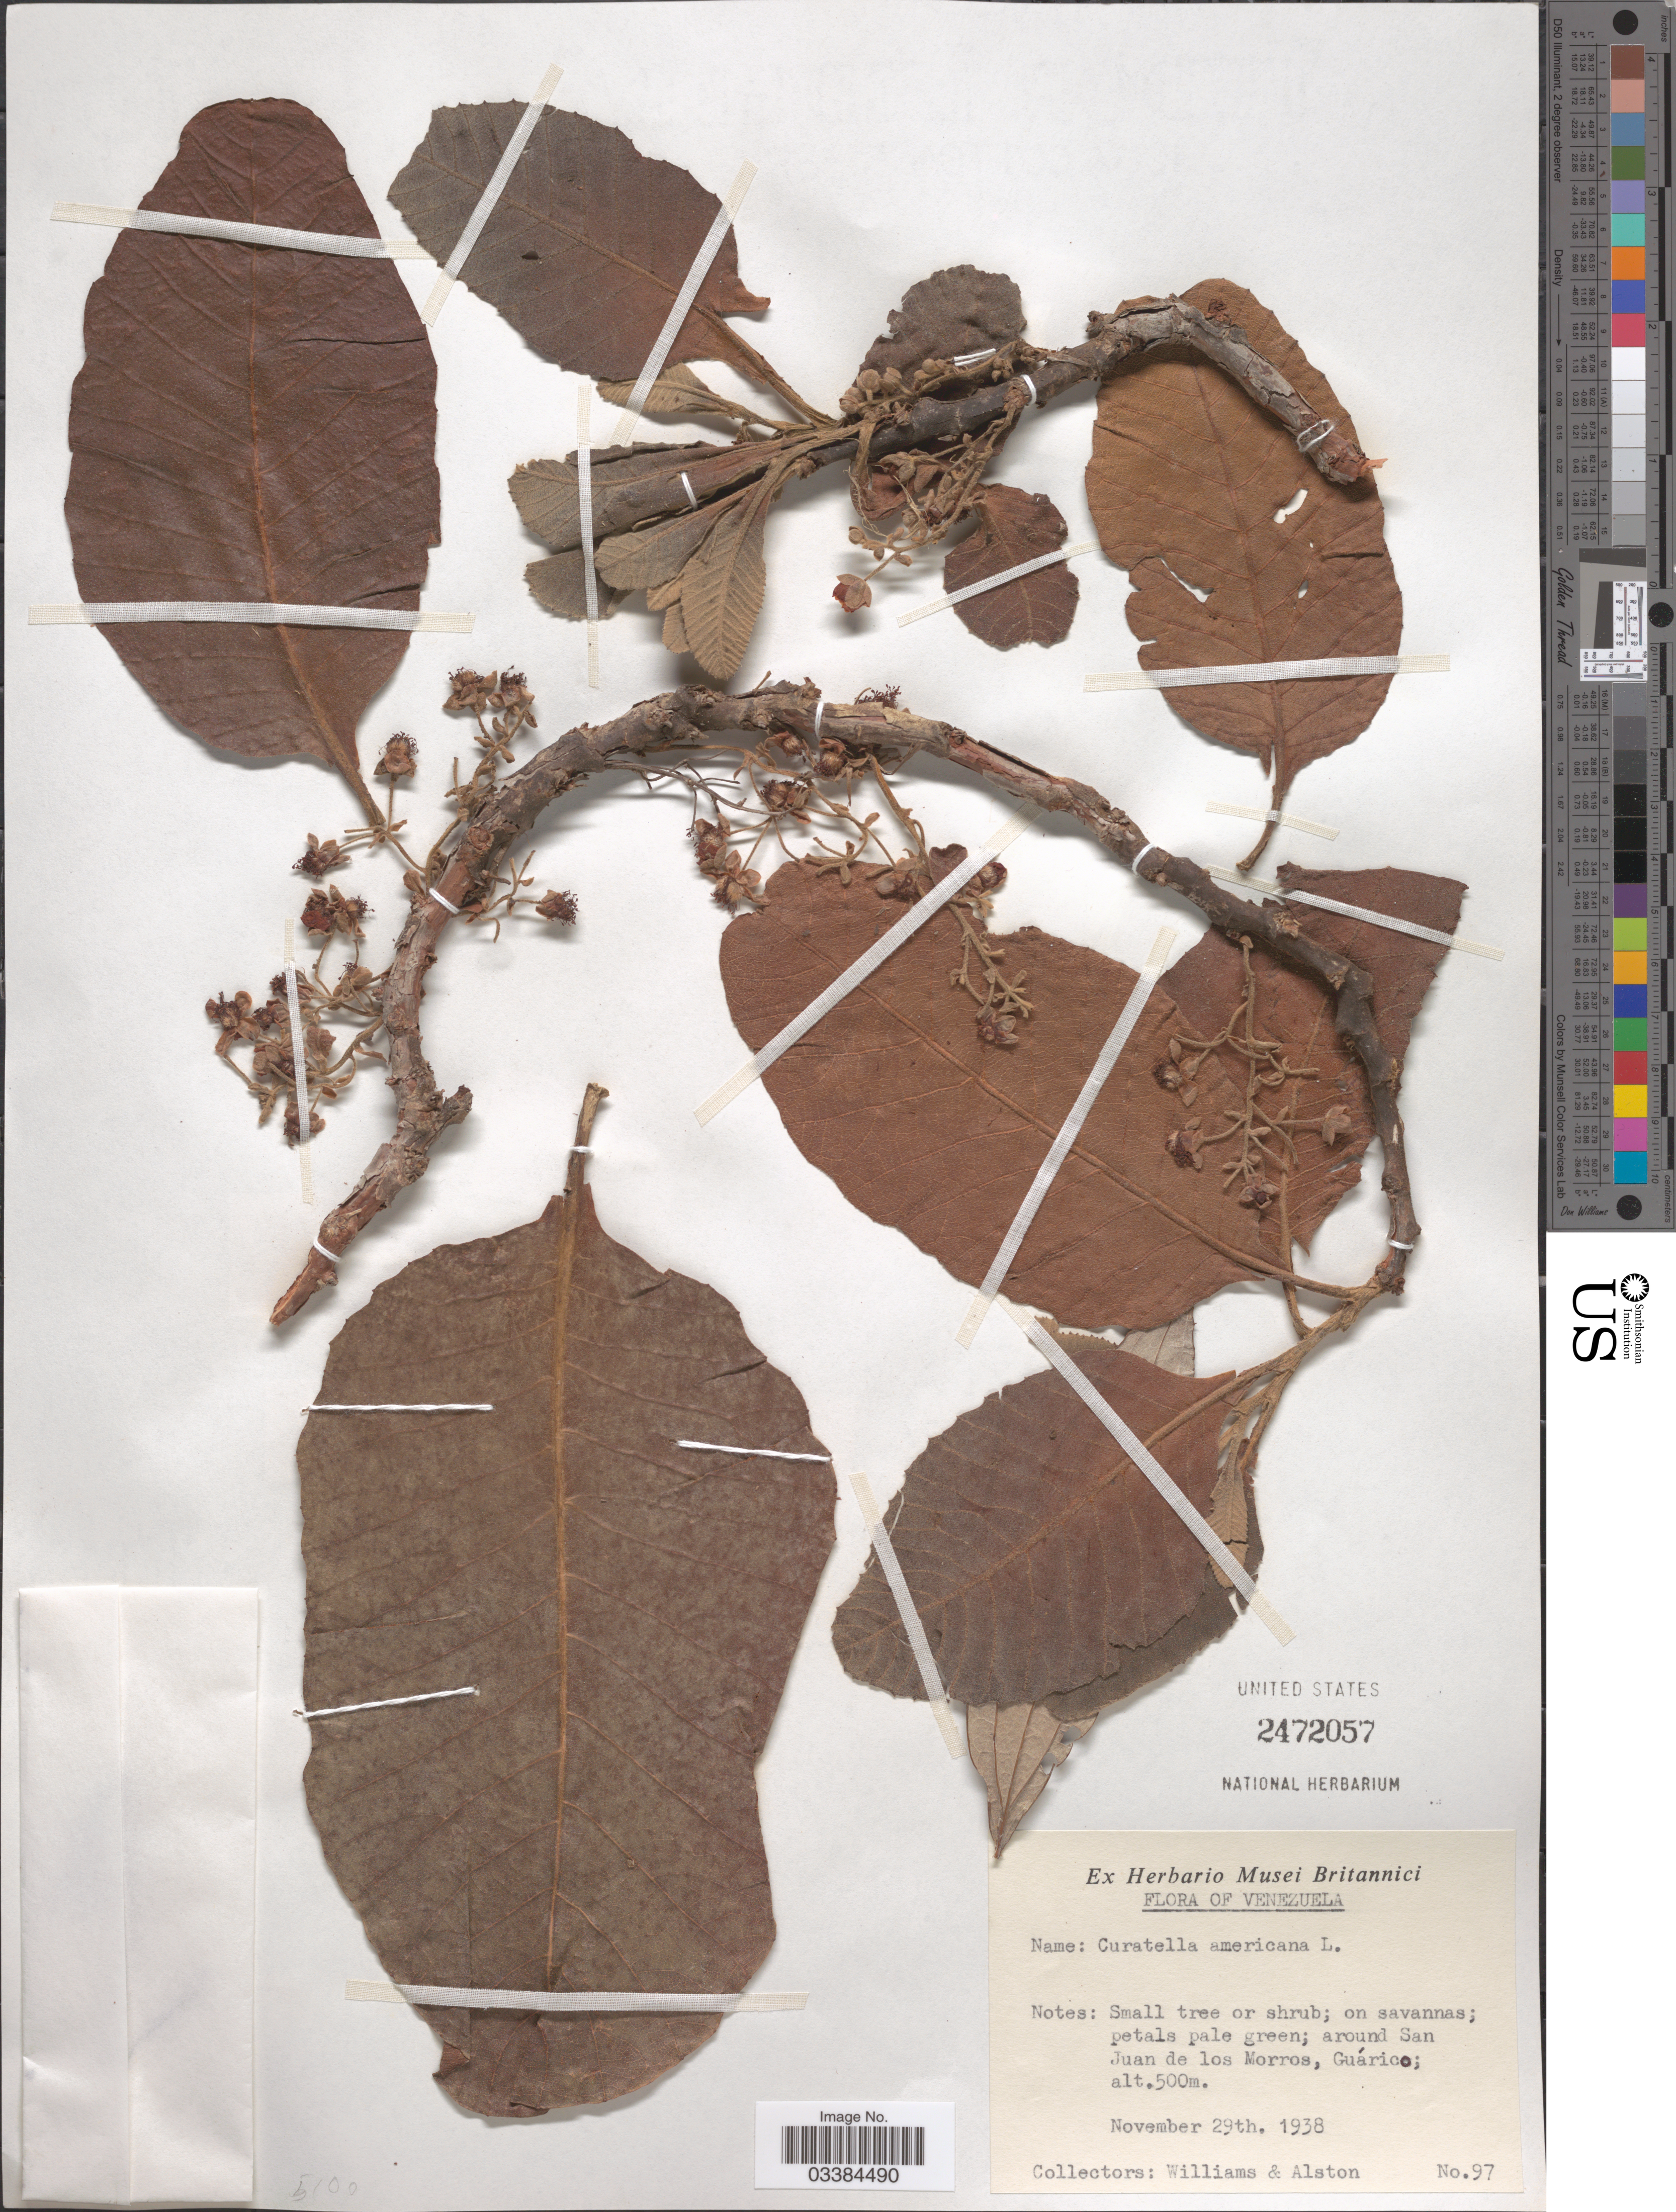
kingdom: Plantae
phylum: Tracheophyta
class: Magnoliopsida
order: Dilleniales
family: Dilleniaceae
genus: Curatella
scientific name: Curatella americana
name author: L.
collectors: -- Williams & Alston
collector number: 97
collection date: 1938-11-29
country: Venezuela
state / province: Guárico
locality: Around San Juan de los Morros.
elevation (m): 500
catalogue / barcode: US 2472057